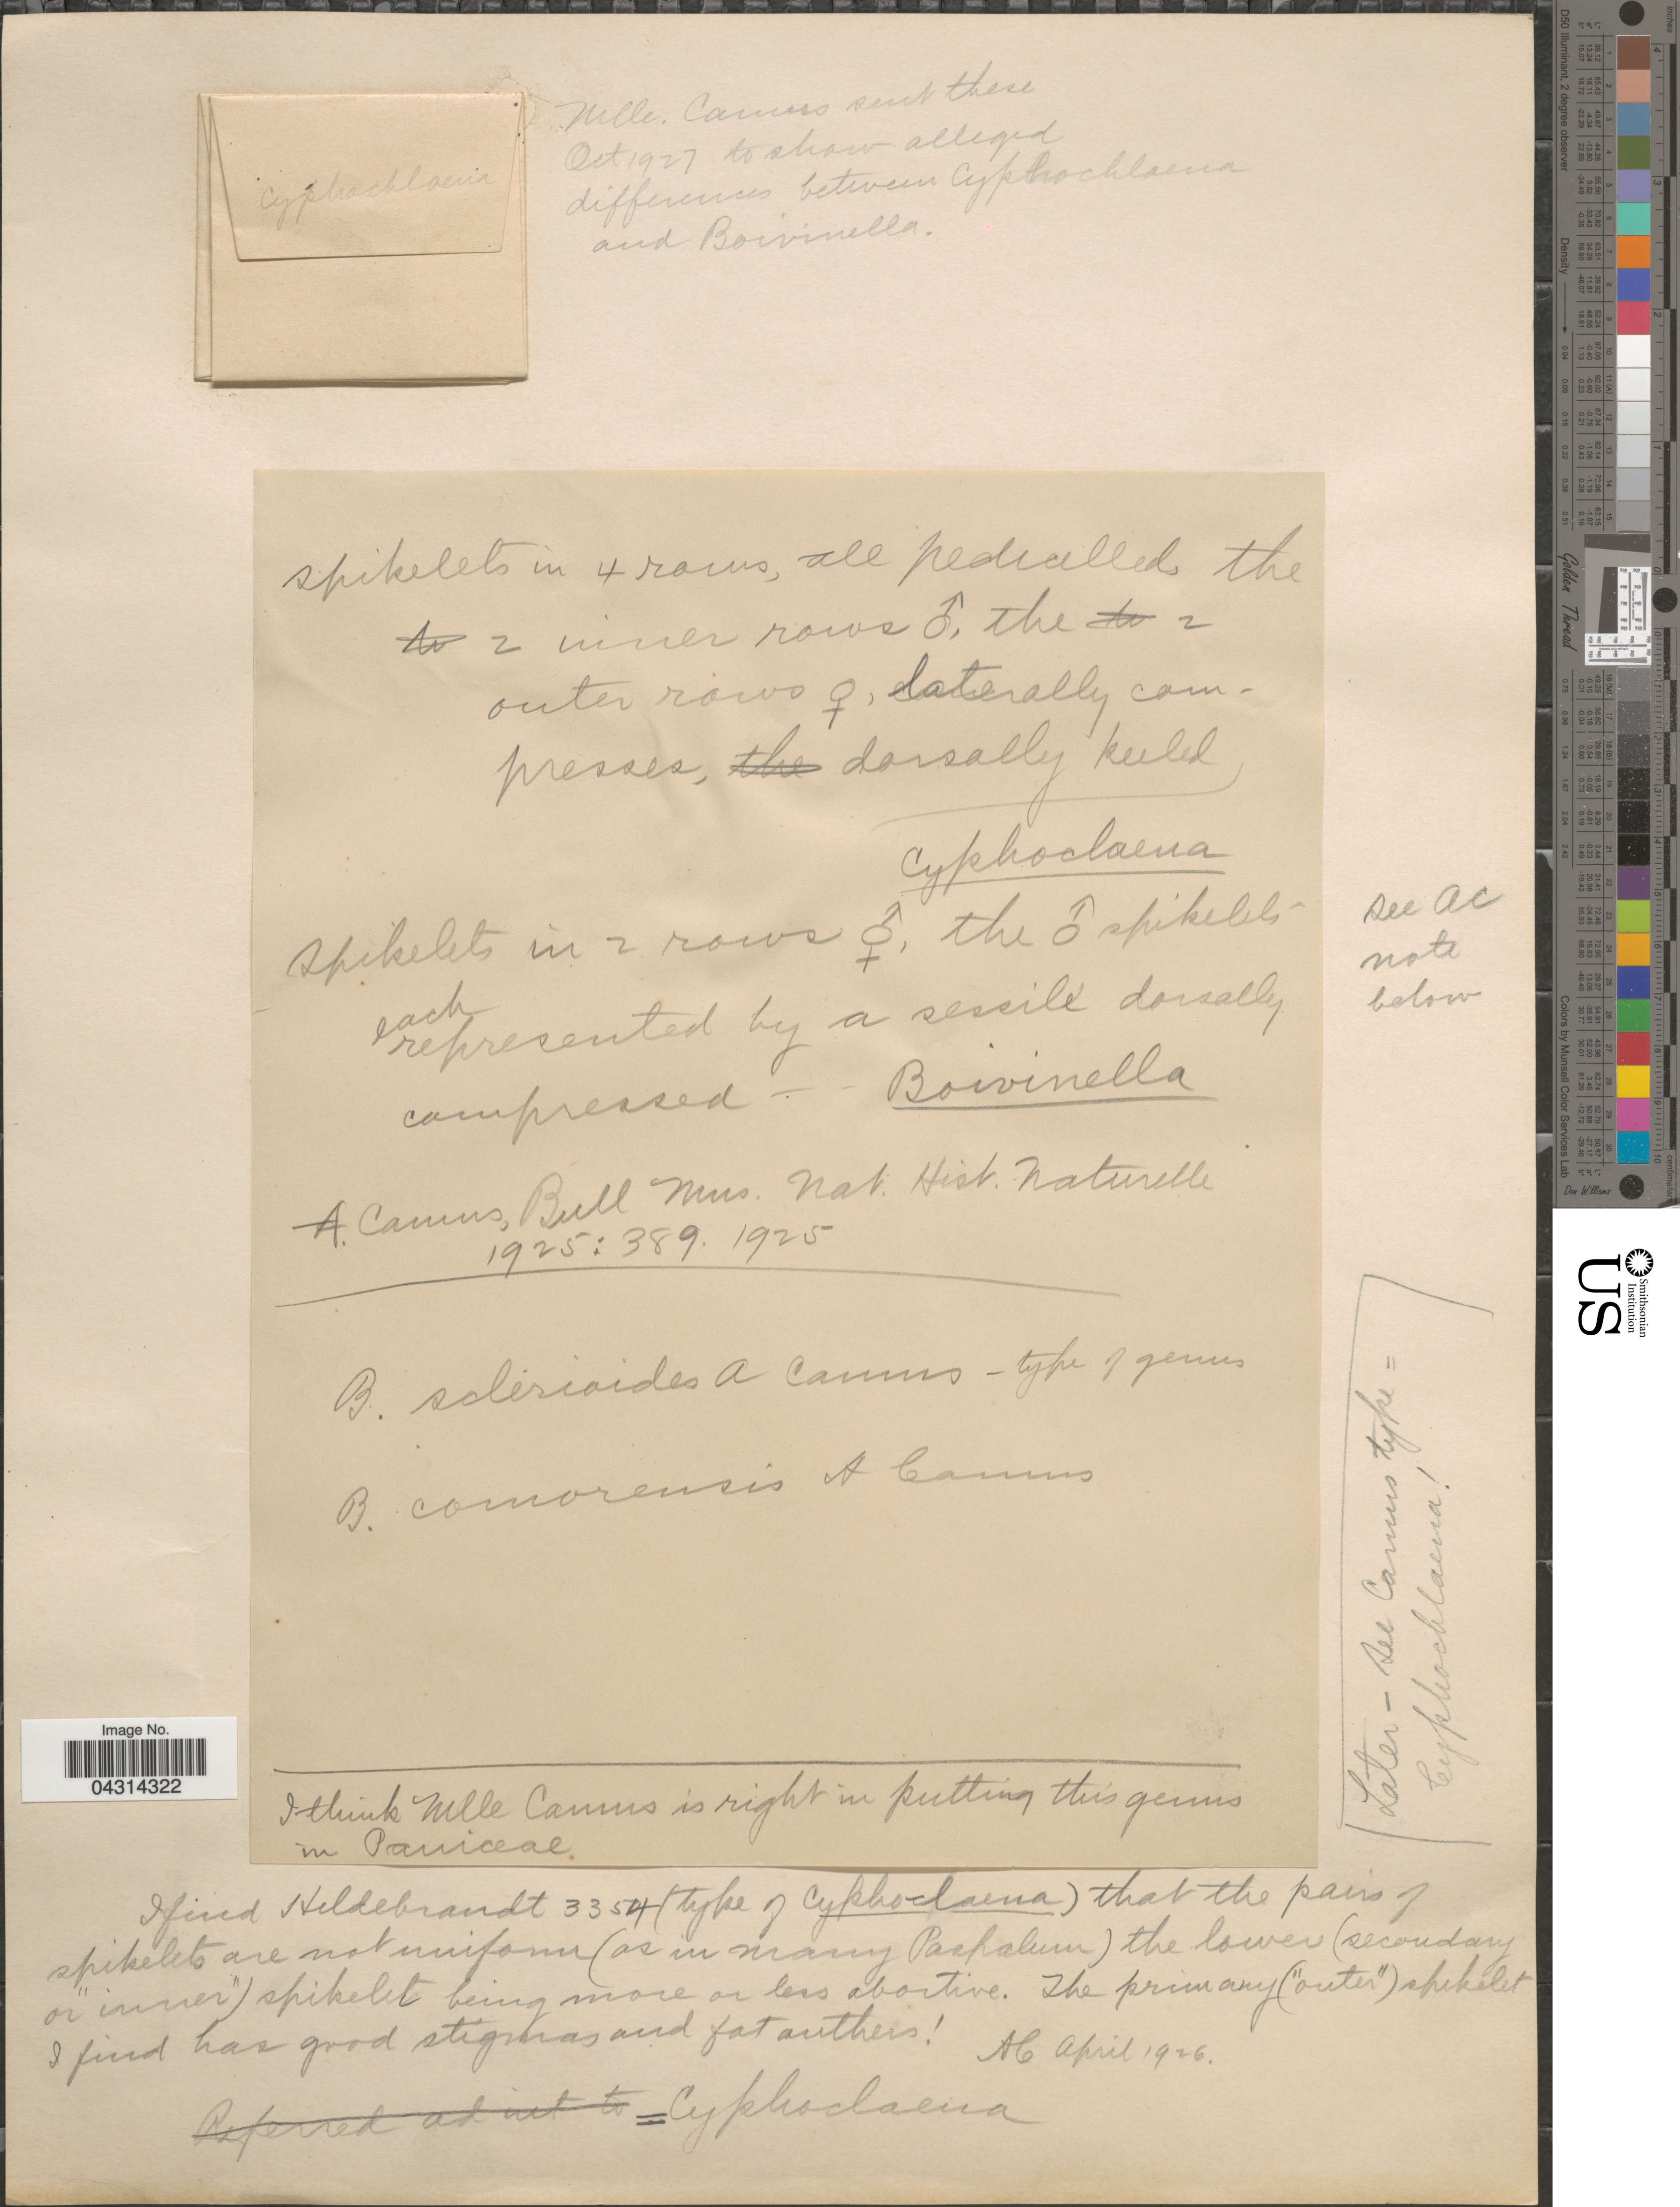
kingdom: Plantae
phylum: Tracheophyta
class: Liliopsida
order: Poales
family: Poaceae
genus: Cyphochlaena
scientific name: Cyphochlaena madagascariensis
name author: Hack.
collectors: A. C.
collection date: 1926-04